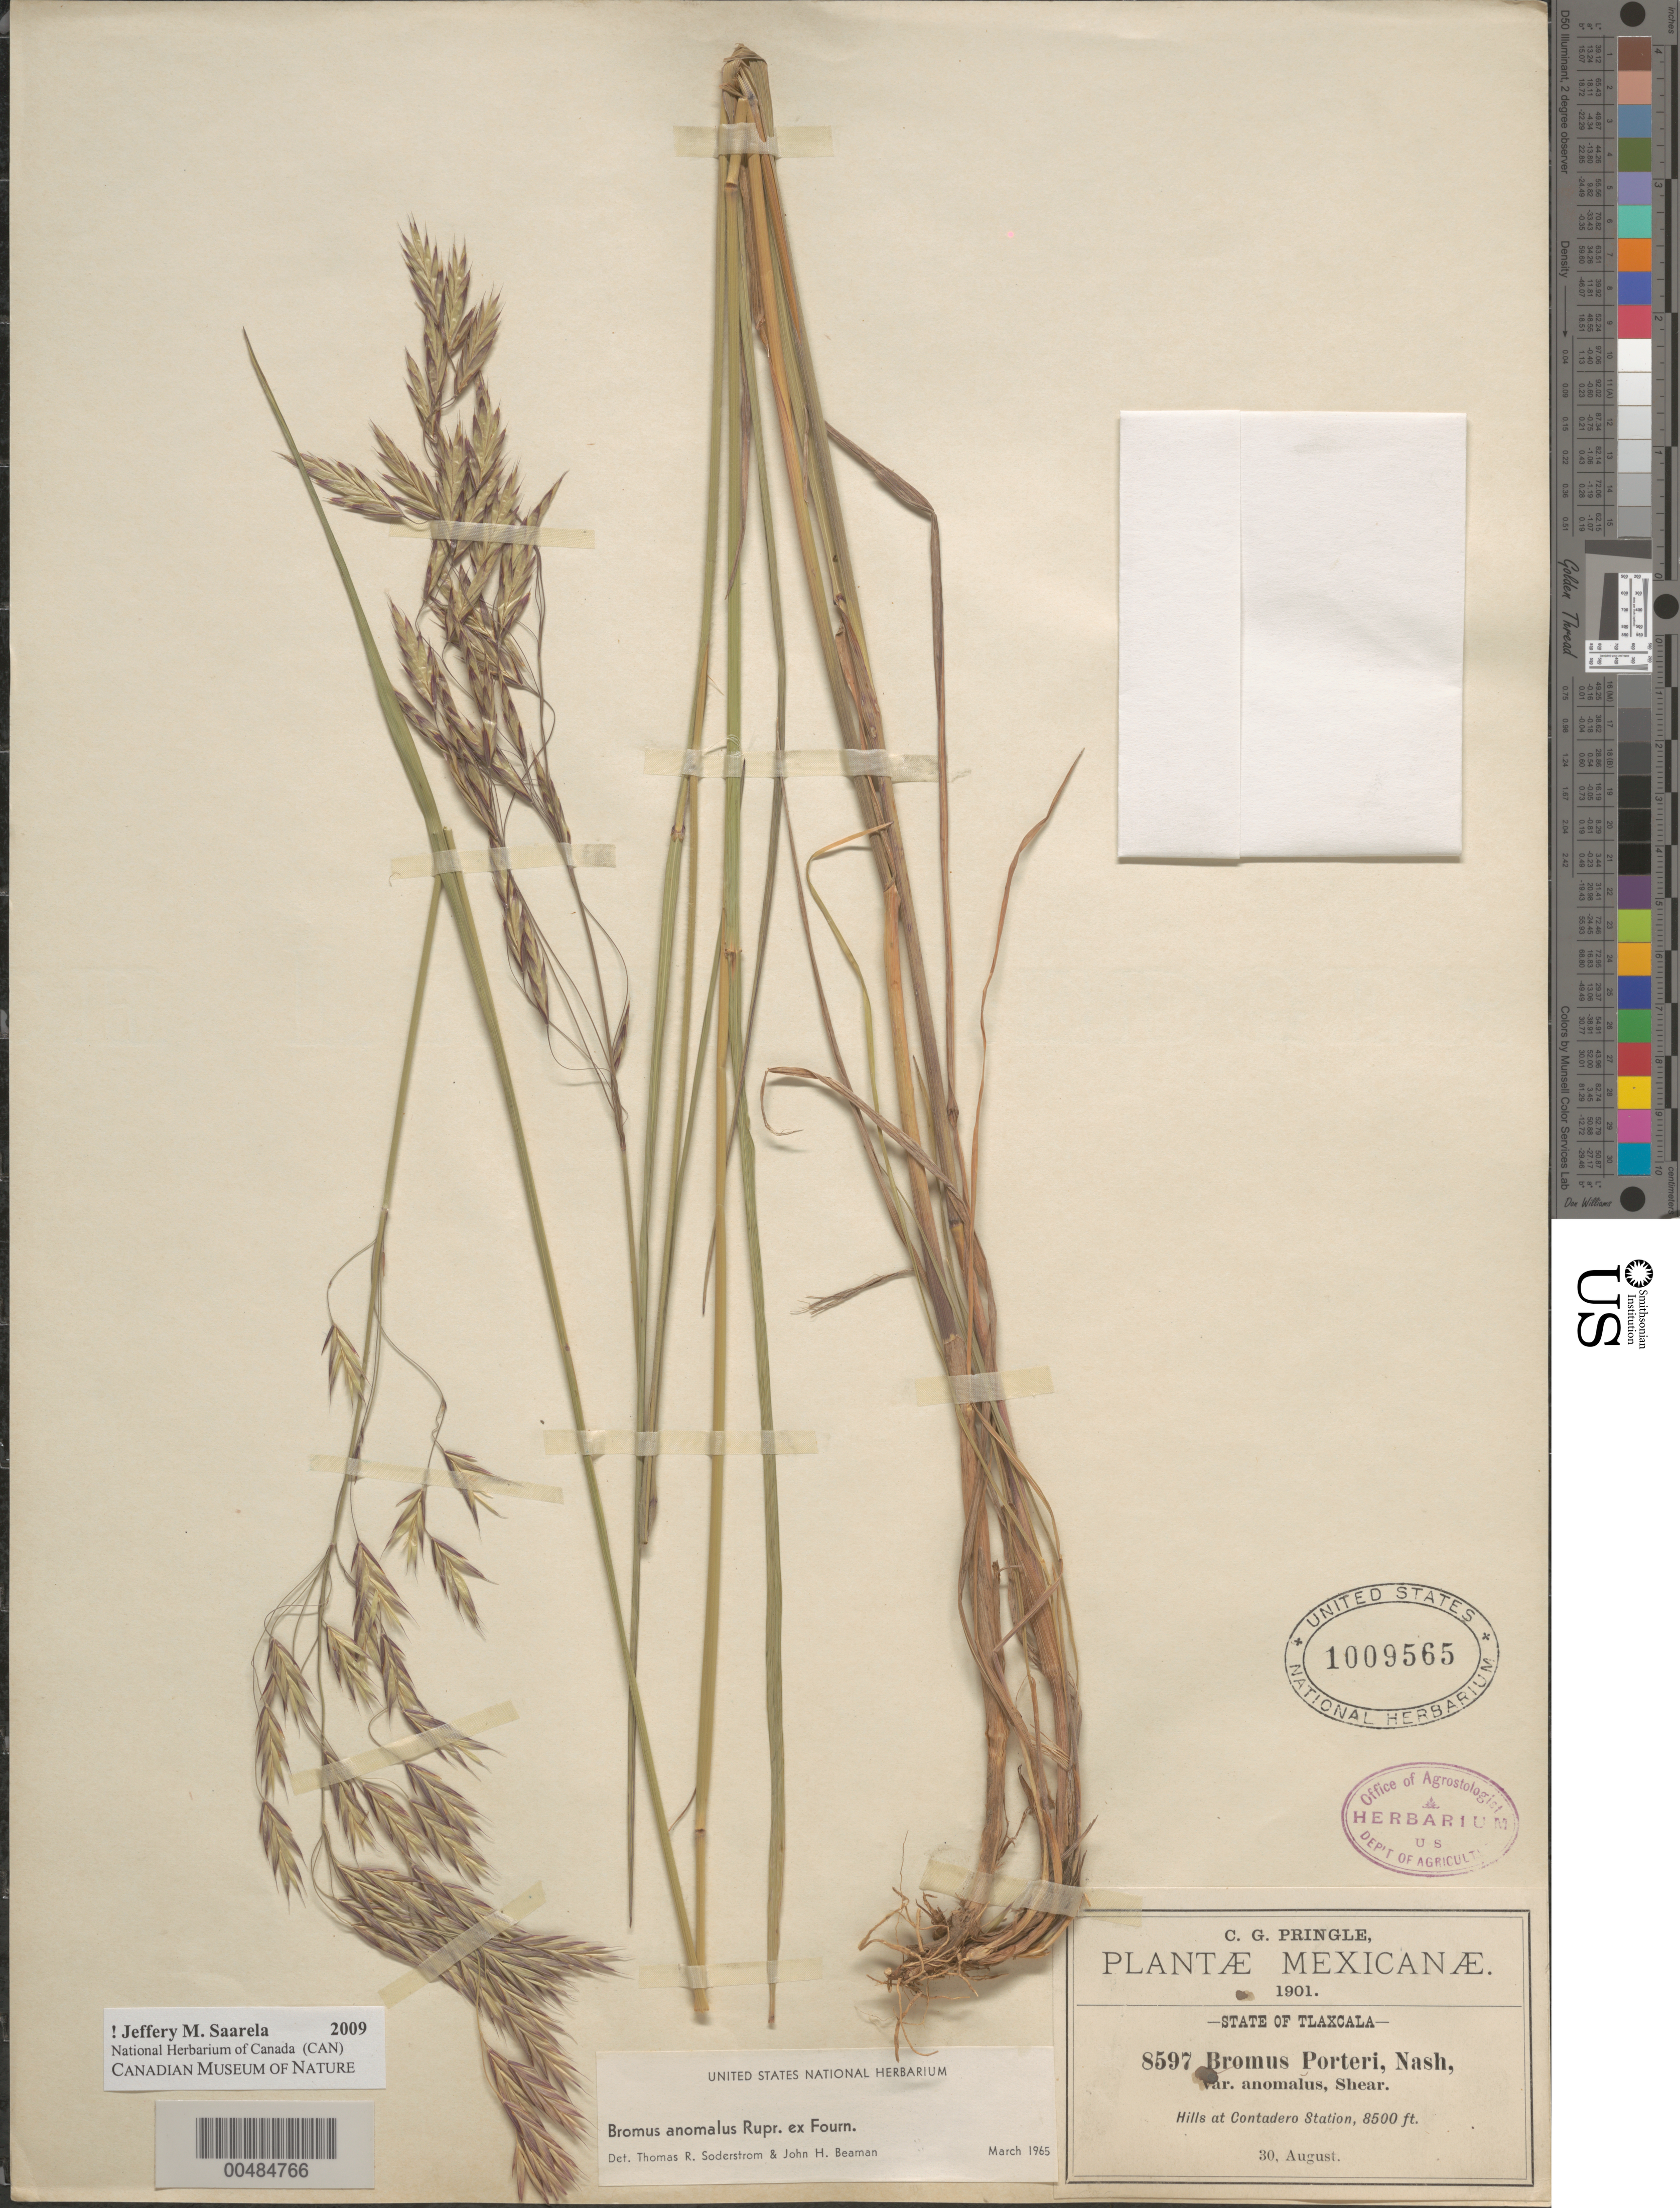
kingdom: Plantae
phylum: Tracheophyta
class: Liliopsida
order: Poales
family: Poaceae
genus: Bromus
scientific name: Bromus anomalus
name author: Rupr. ex E. Fourn.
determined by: Soderstrom, T. R.; Beaman, J. H.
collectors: C. G. Pringle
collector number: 8597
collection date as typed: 30 Aug 1901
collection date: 1901-08-30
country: Mexico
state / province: Tlaxcala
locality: Hills at Contadero Station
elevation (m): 2591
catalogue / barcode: US 1009565